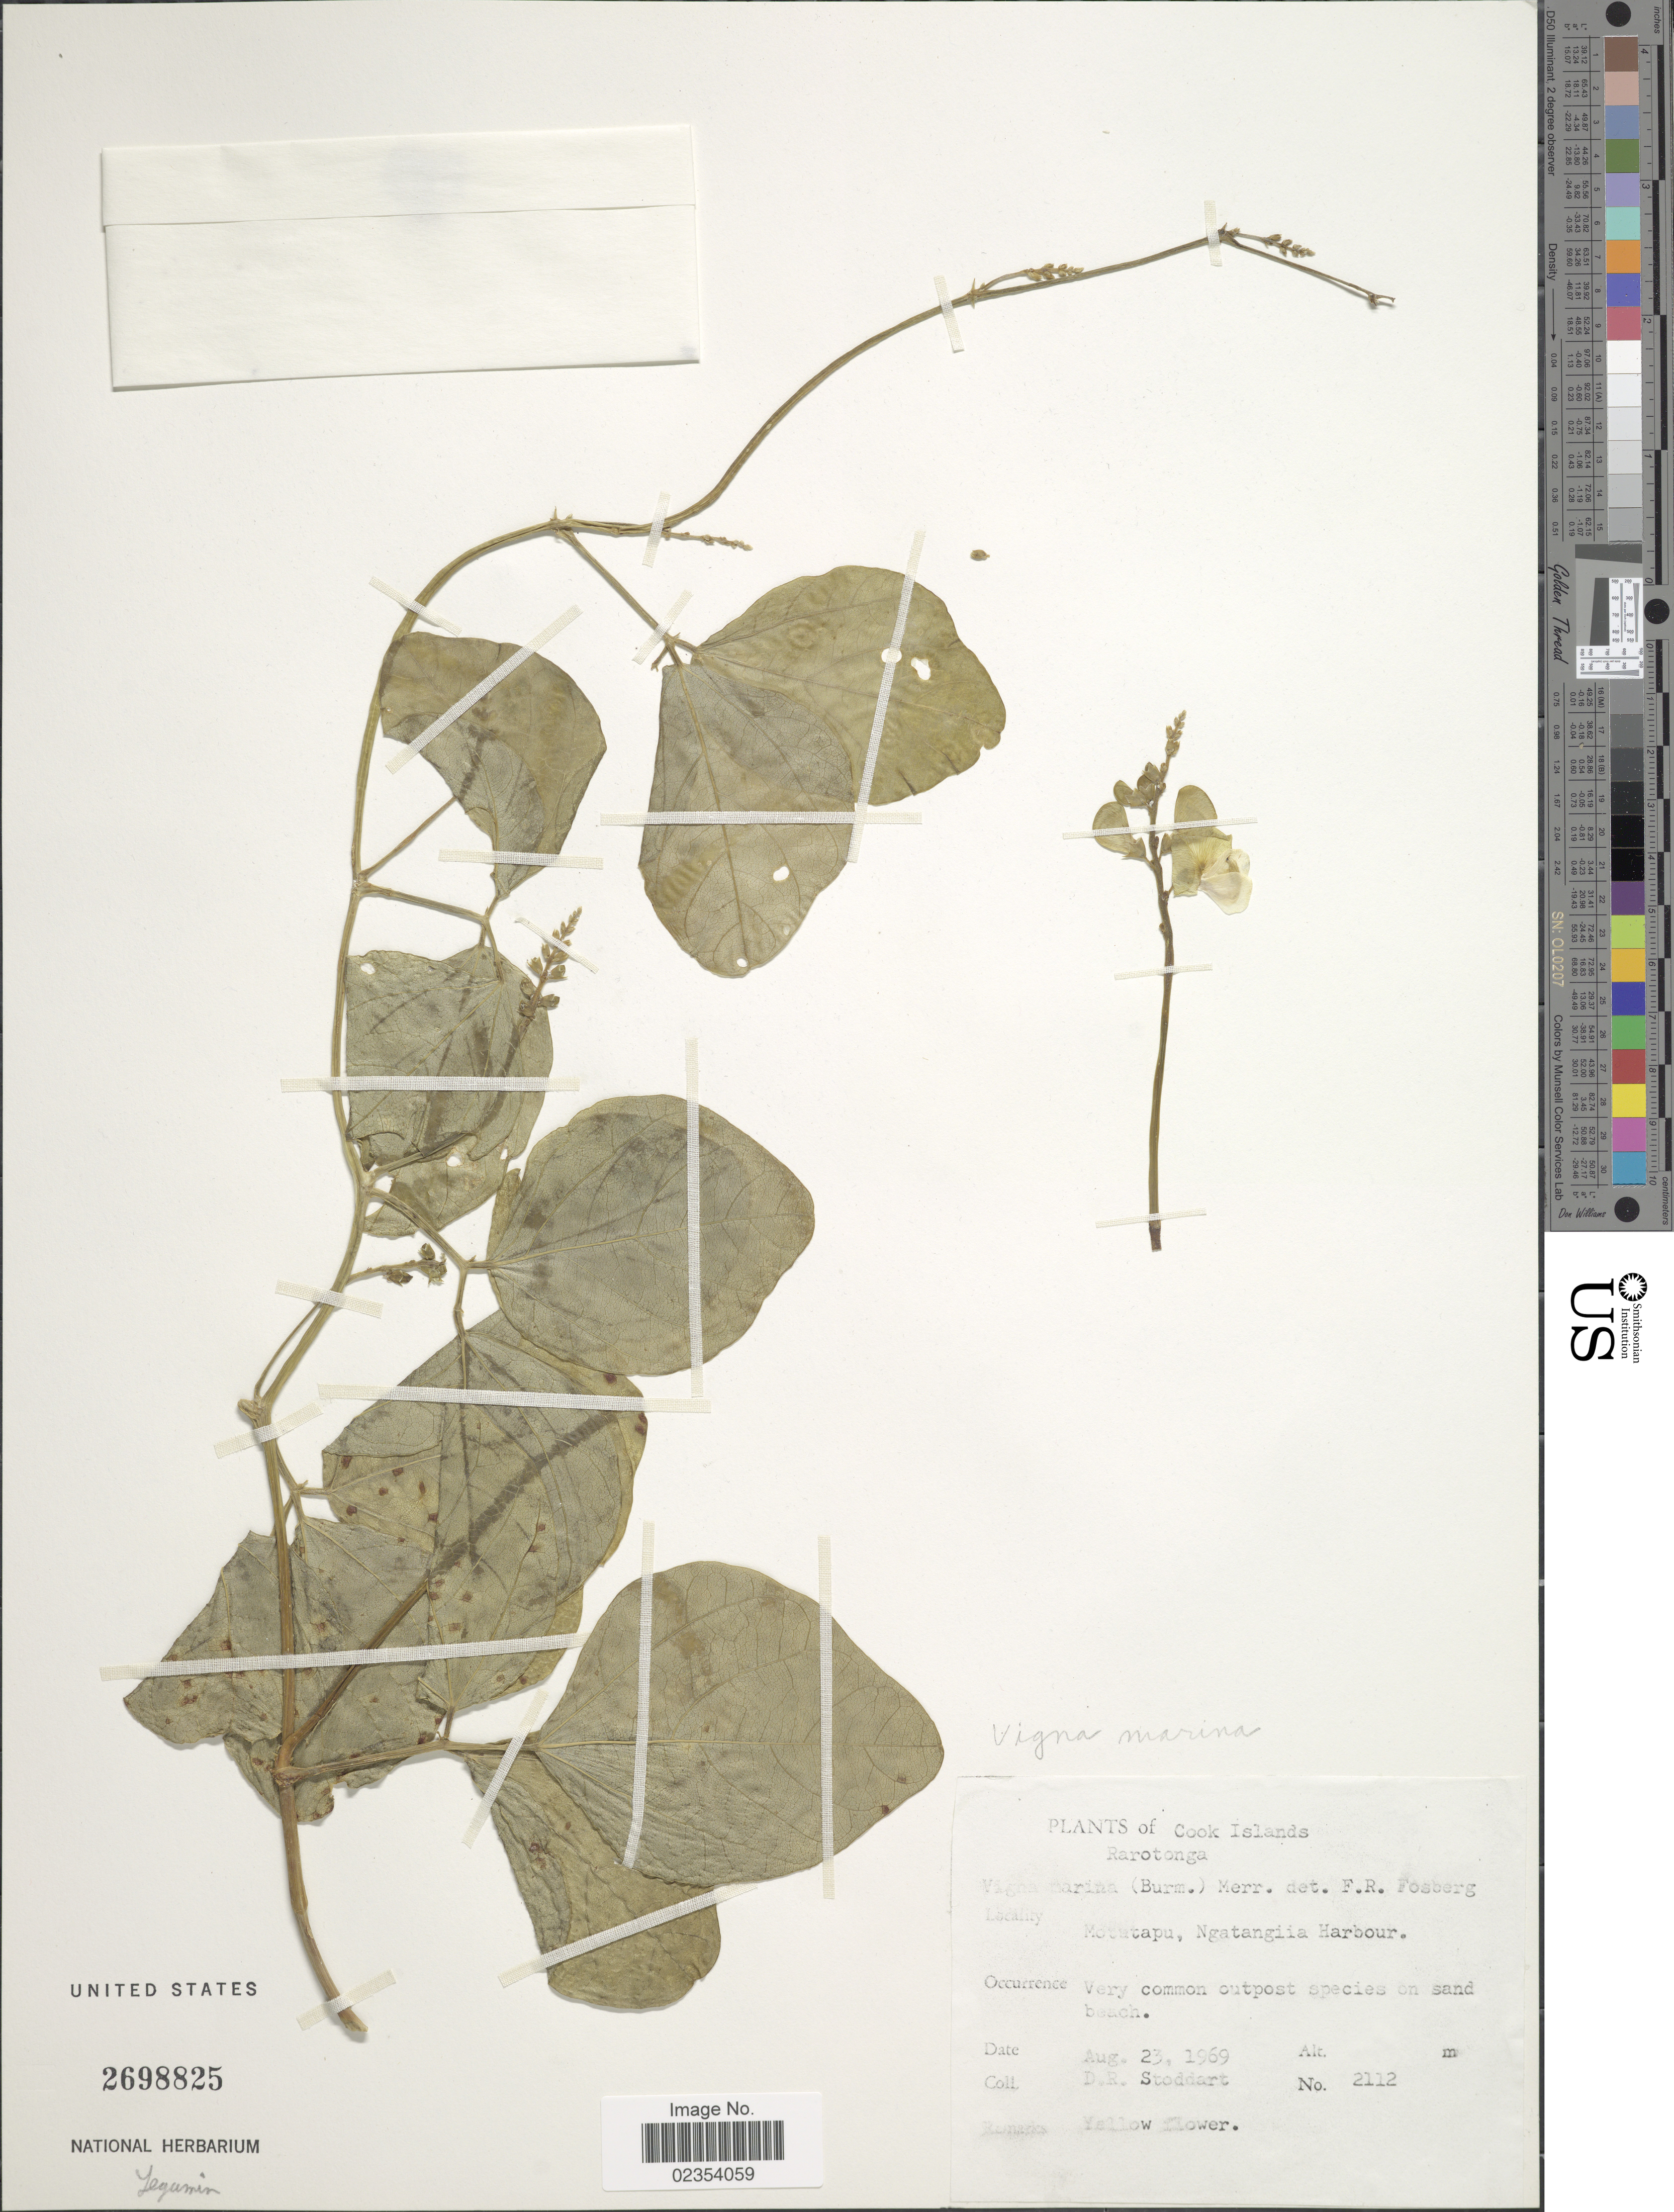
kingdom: Plantae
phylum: Tracheophyta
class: Magnoliopsida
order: Fabales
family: Fabaceae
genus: Vigna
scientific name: Vigna marina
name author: (Burm.) Merr.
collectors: D. R. Stoddart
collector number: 2112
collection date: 1969-08-23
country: Cook Islands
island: Rarotonga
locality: Rarotonga. Motatapu, Ngatangiia Harbour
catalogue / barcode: US 2698825